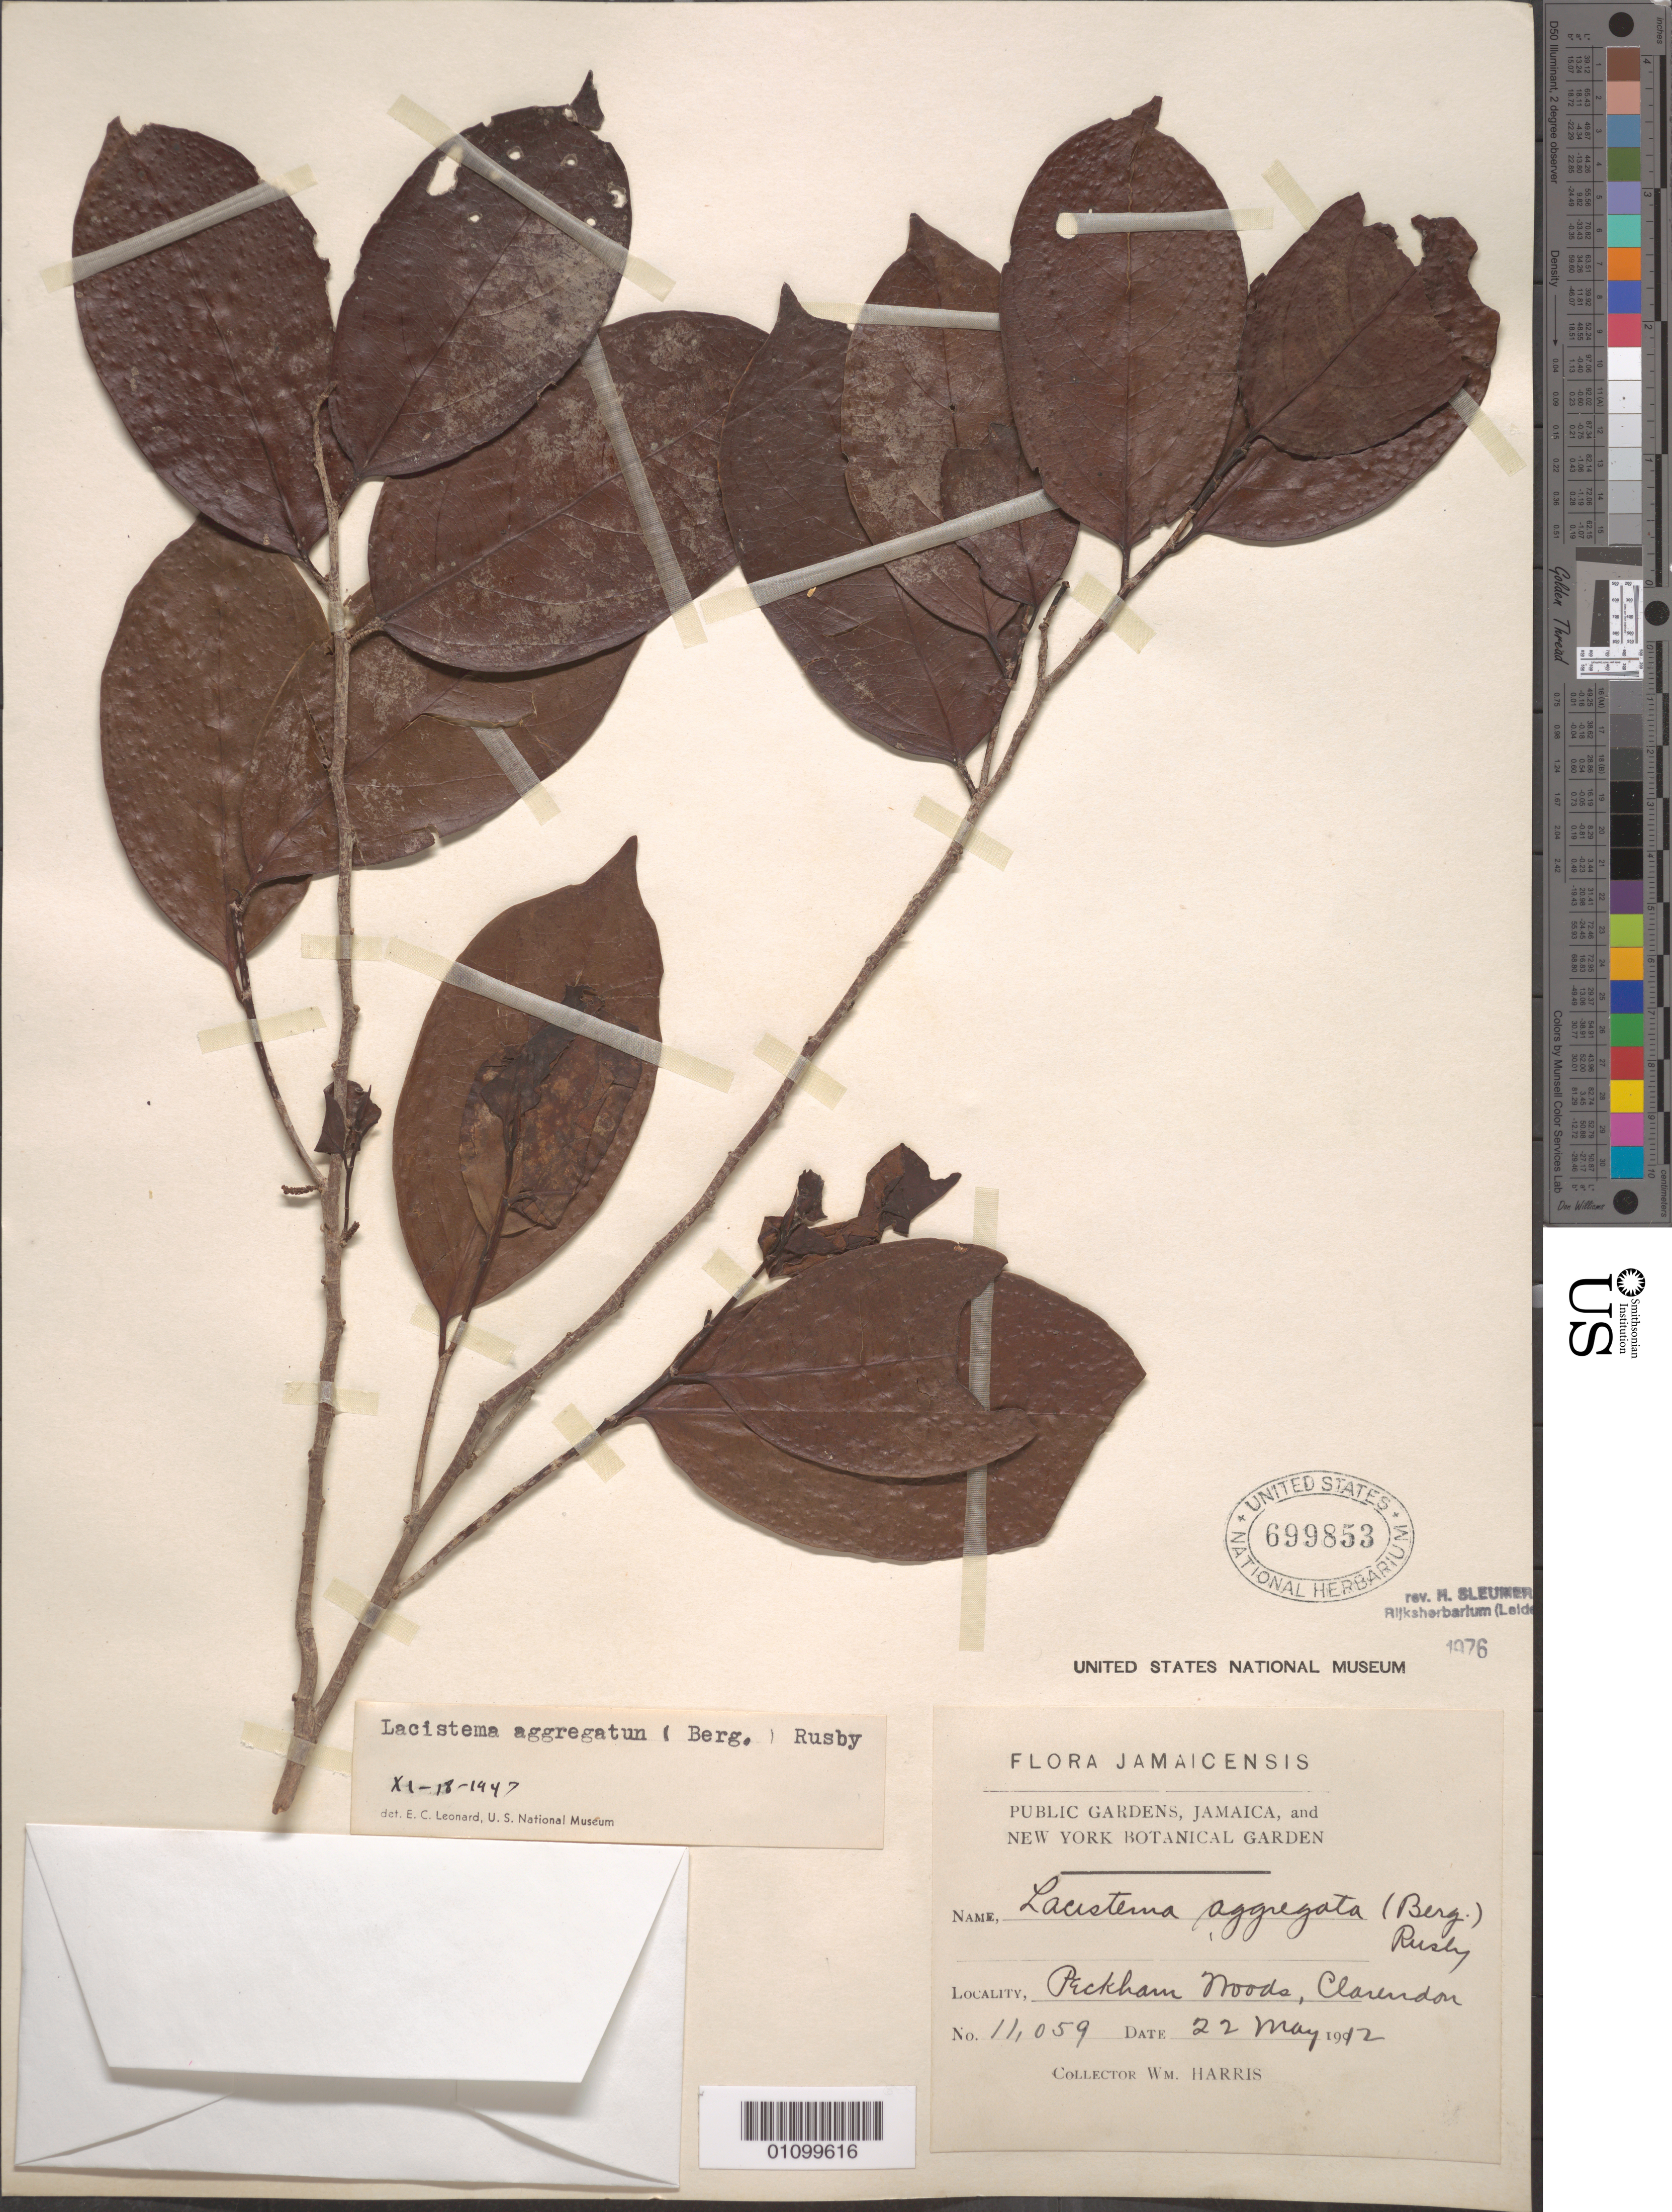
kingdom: Plantae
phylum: Tracheophyta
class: Magnoliopsida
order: Malpighiales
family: Lacistemataceae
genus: Lacistema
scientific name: Lacistema aggregatum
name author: (P.J. Bergius) Rusby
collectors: W. Harris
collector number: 11059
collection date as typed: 21 Mar 1912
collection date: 1912-03-21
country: Jamaica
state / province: Clarendon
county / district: Peckham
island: Jamaica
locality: Pechham Woods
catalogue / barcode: US 699853